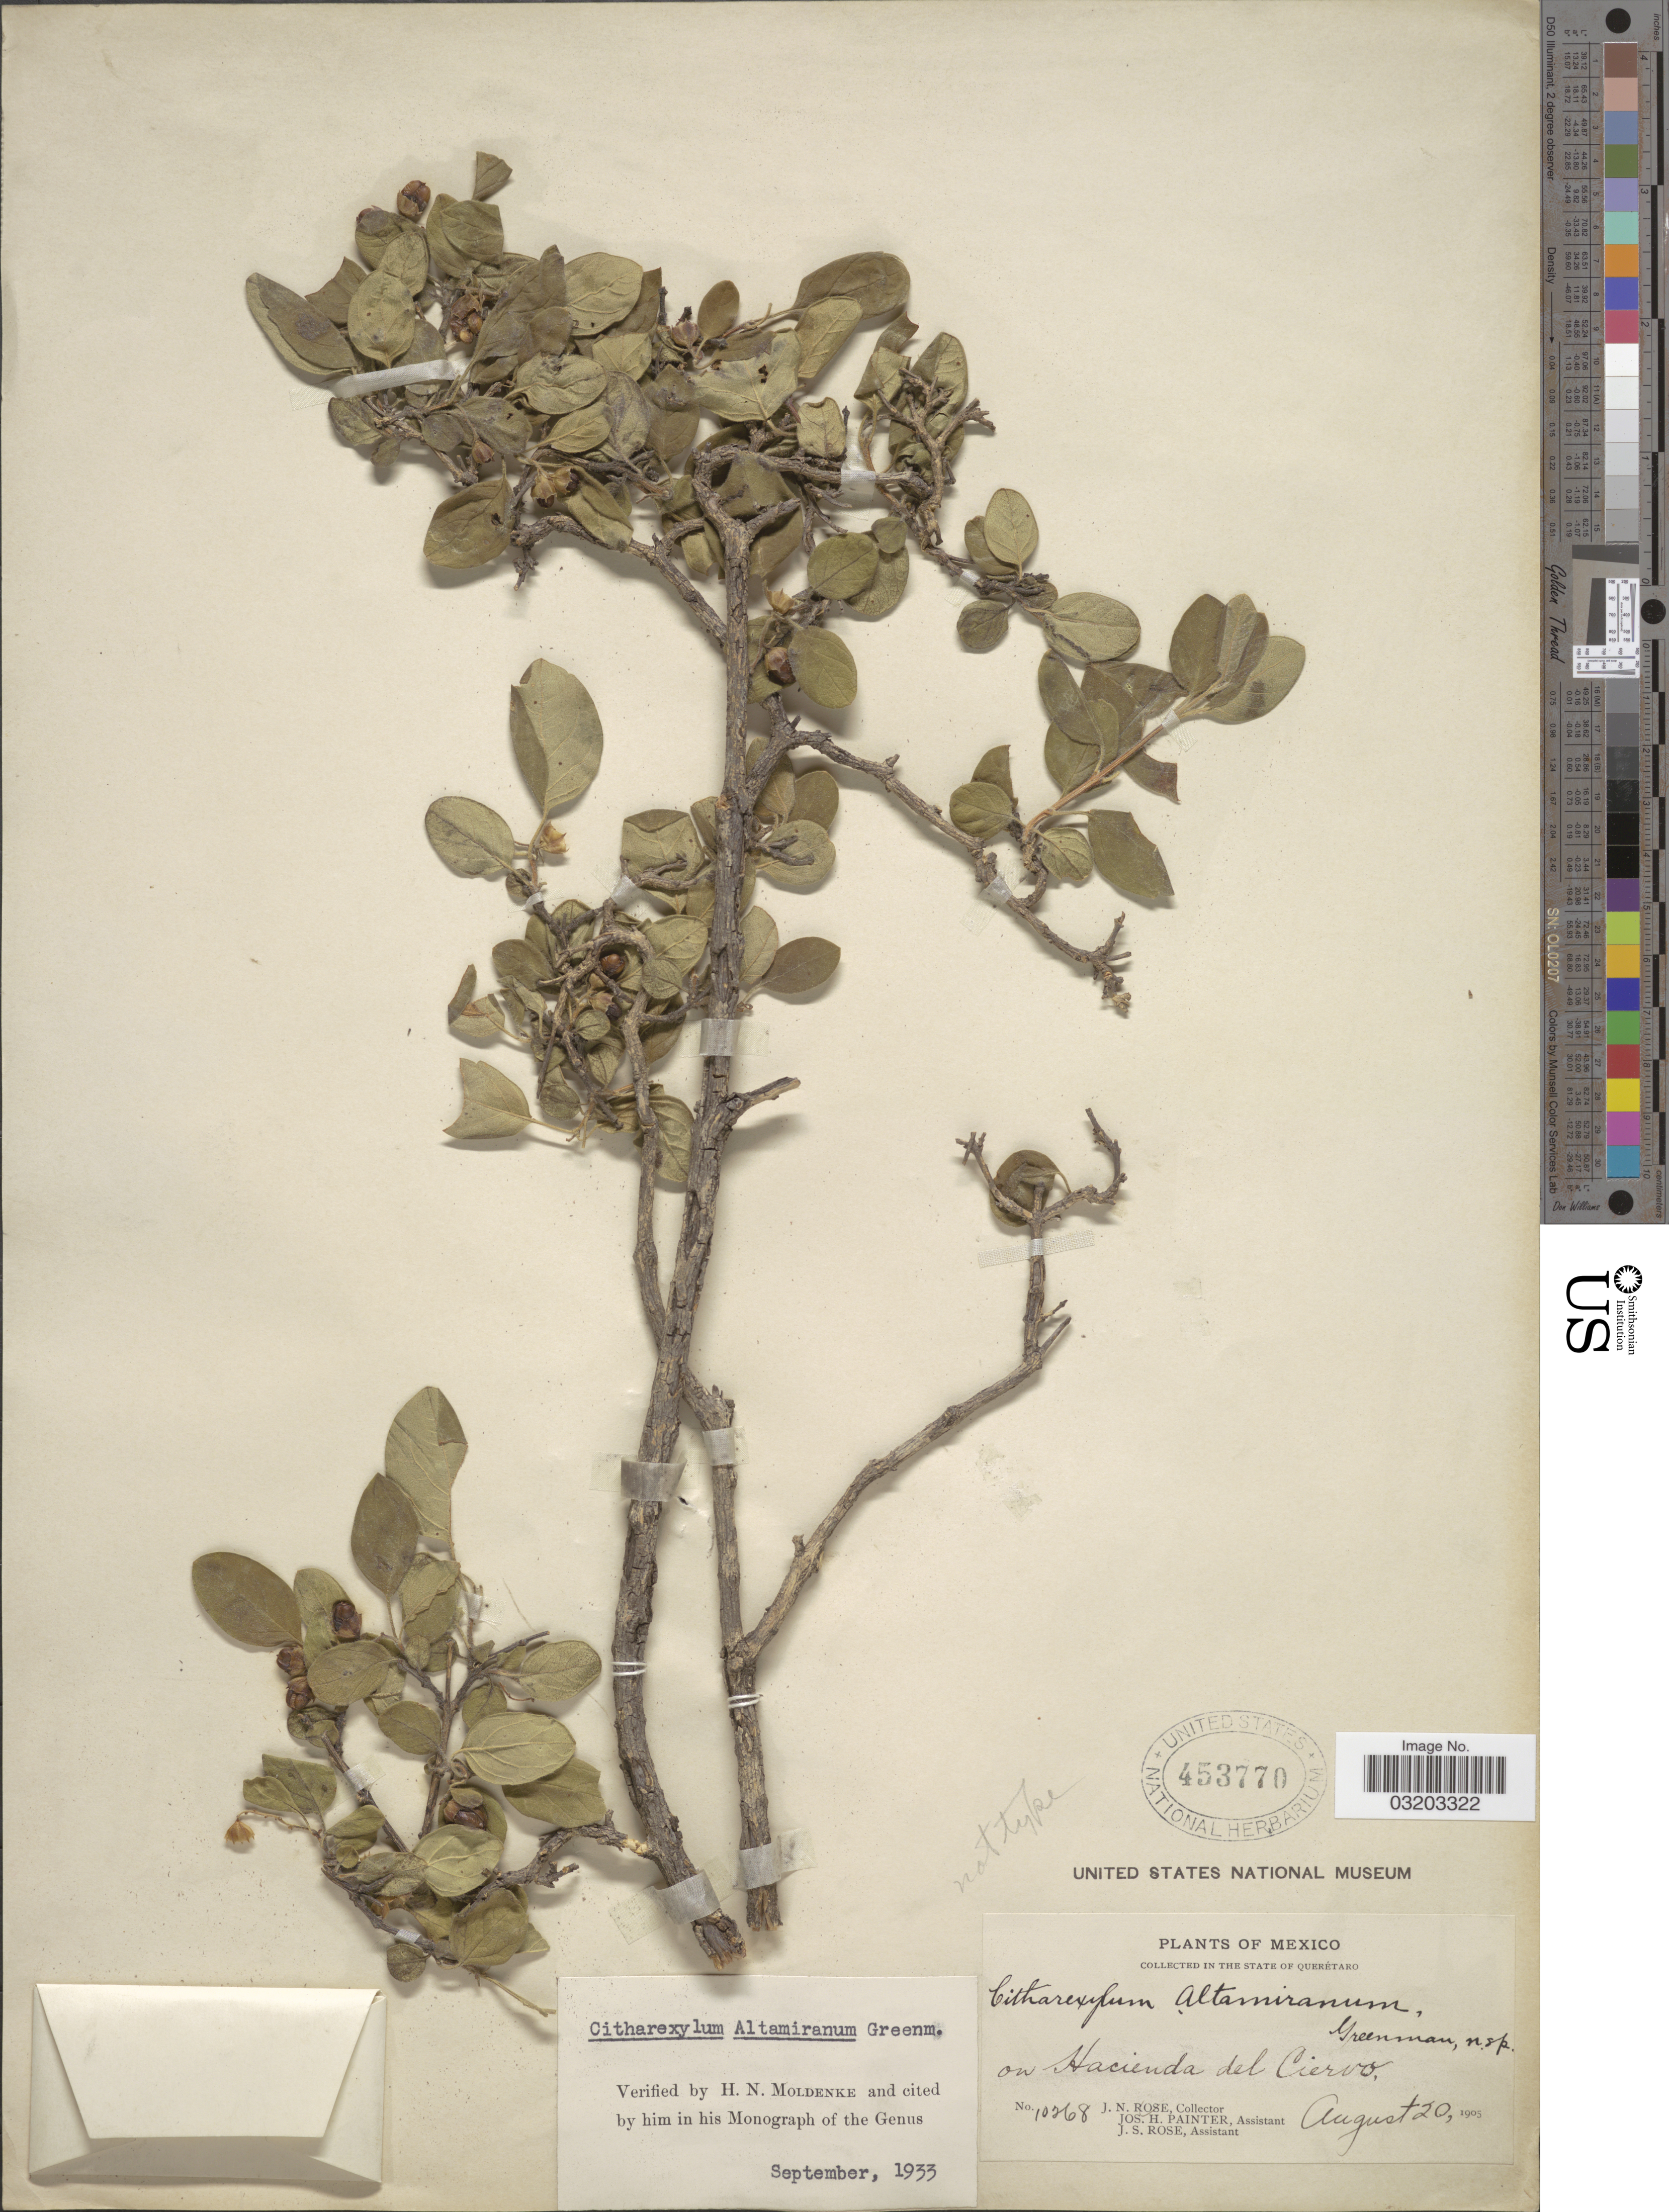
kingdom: Plantae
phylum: Tracheophyta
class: Magnoliopsida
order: Lamiales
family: Verbenaceae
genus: Citharexylum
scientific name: Citharexylum altamiranum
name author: Greenm.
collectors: J. N. Rose, J. H. Painter & J. S. Rose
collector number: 10268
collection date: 1905-08-20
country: Mexico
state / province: Querétaro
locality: On Hacienda del Ciervo.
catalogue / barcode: US 453770